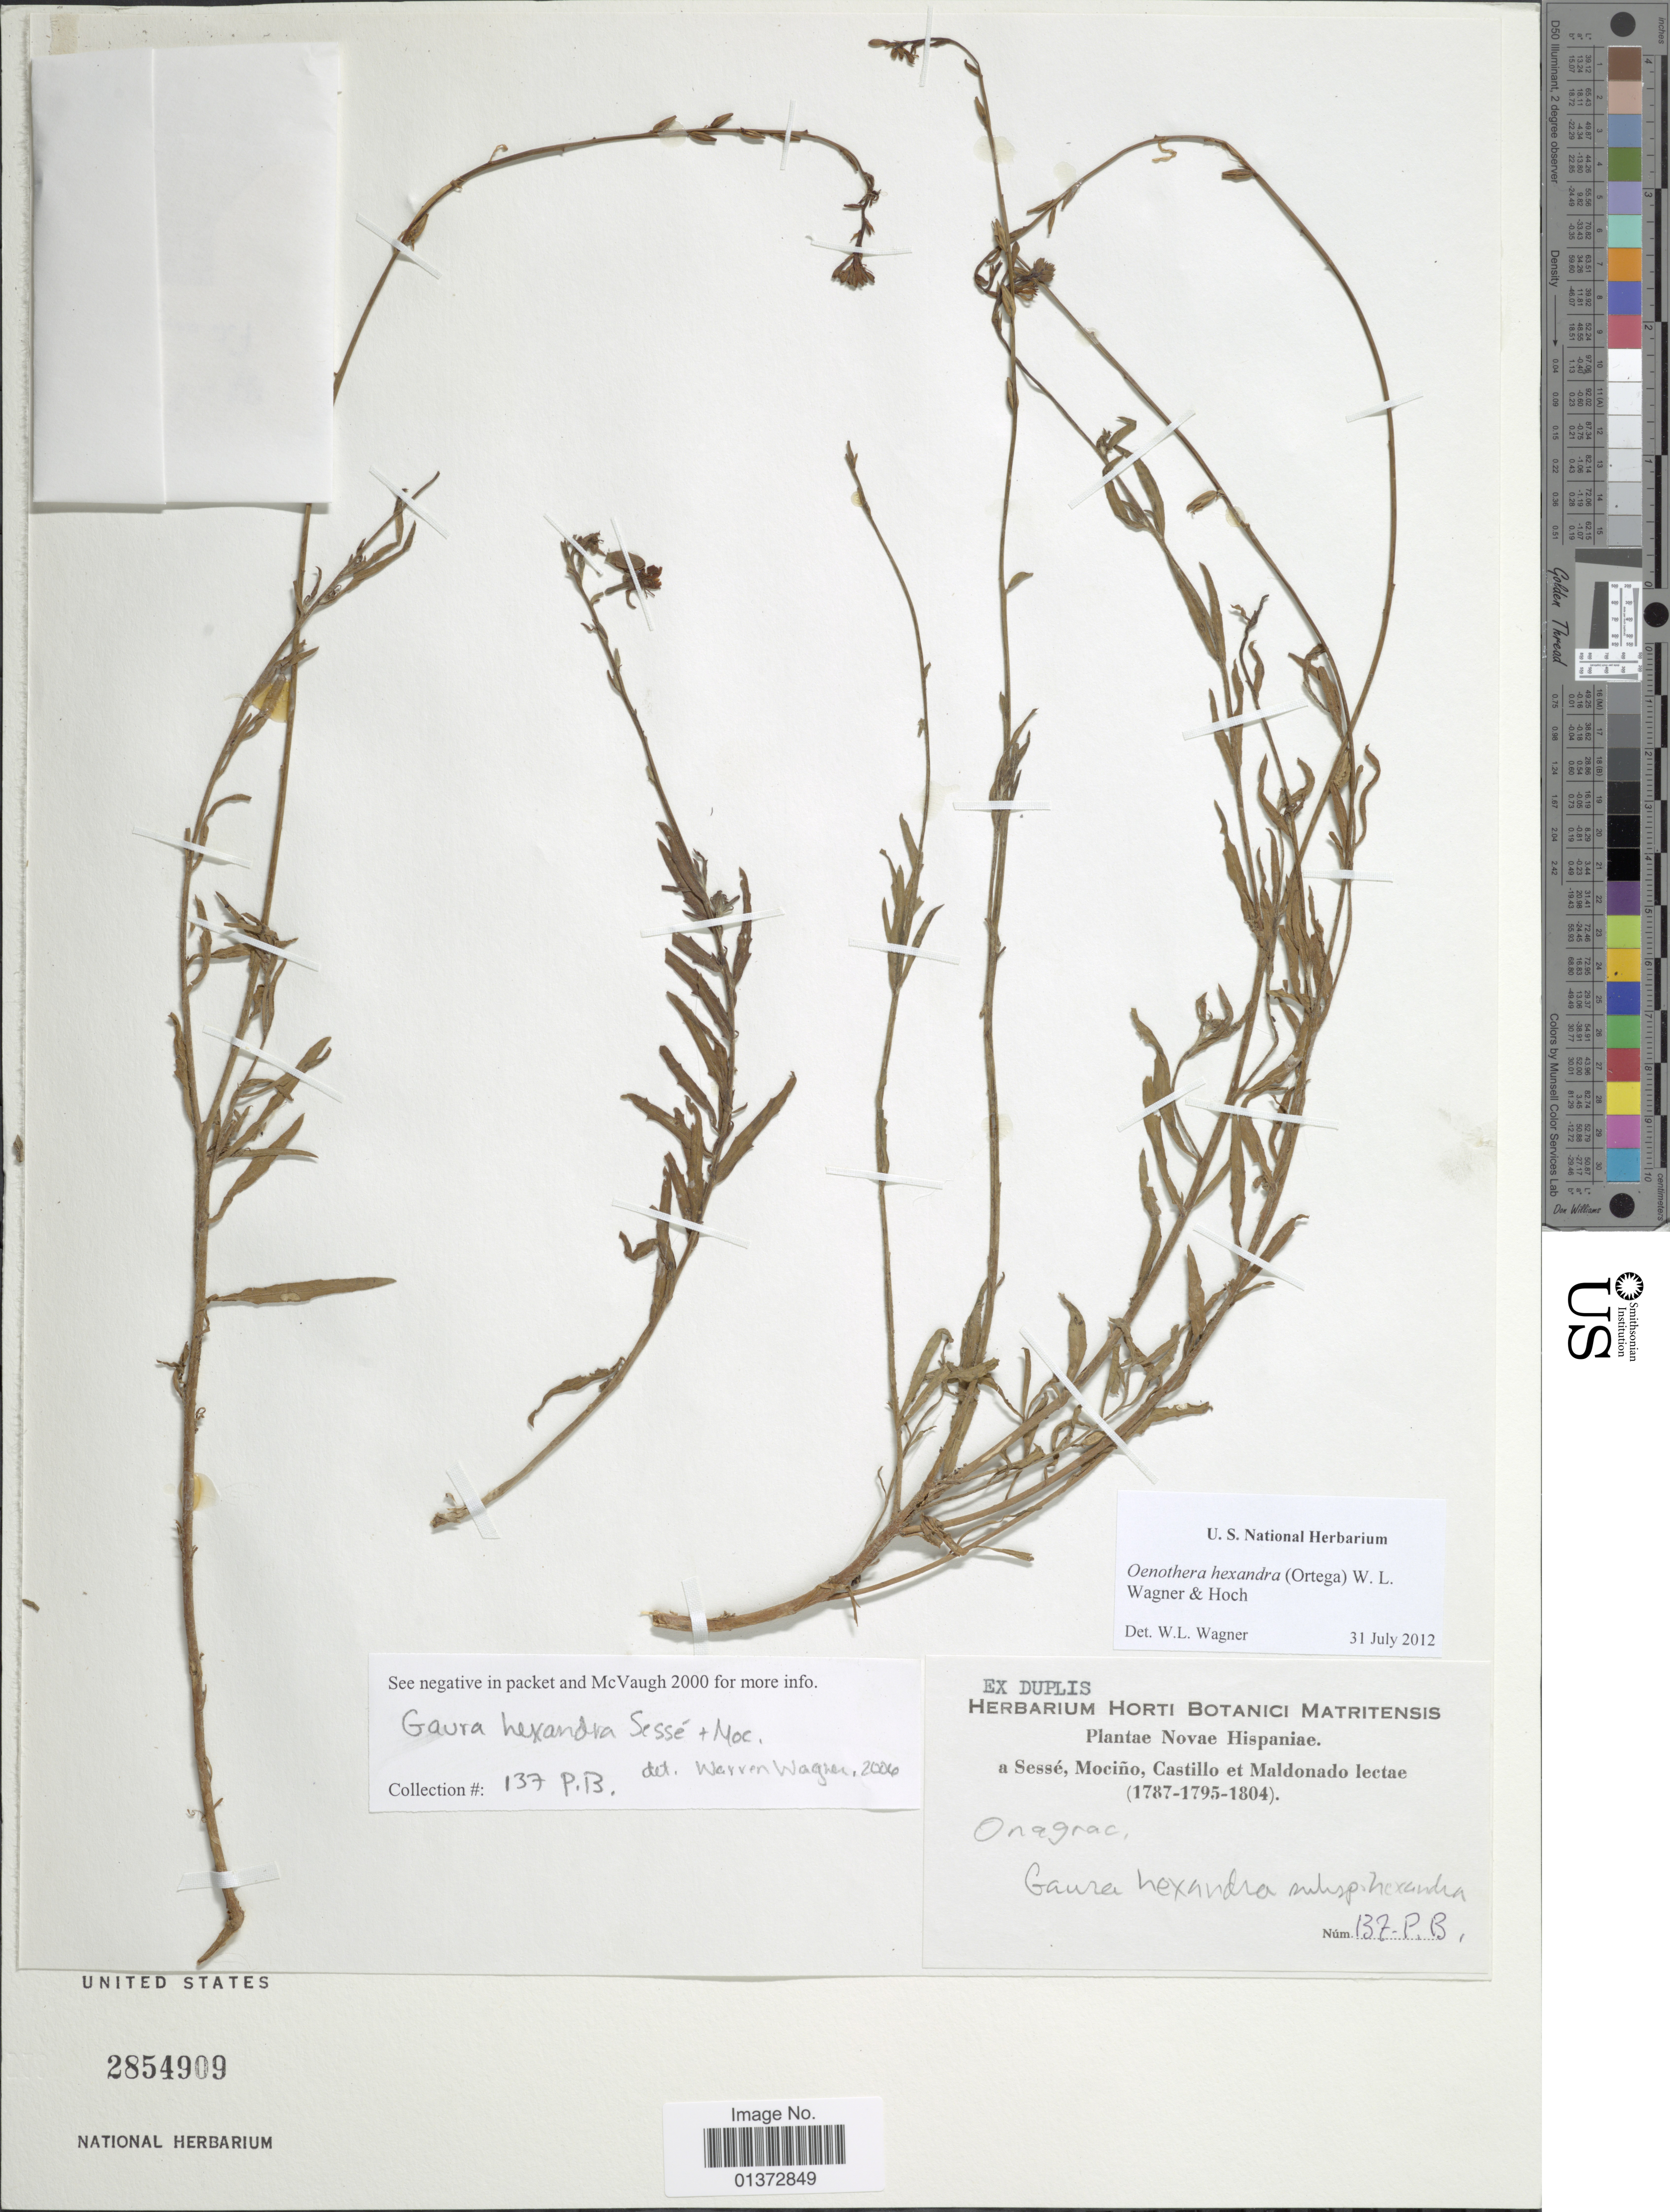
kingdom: Plantae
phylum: Tracheophyta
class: Magnoliopsida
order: Myrtales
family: Onagraceae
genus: Oenothera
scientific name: Oenothera hexandra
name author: (Ortega) W.L. Wagner & Hoch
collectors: Sessé, --, Mociño, Castillo, -- & Maldonado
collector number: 137P.B. *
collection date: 1787/1804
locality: Novae Hispaniae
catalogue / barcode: US 2854909